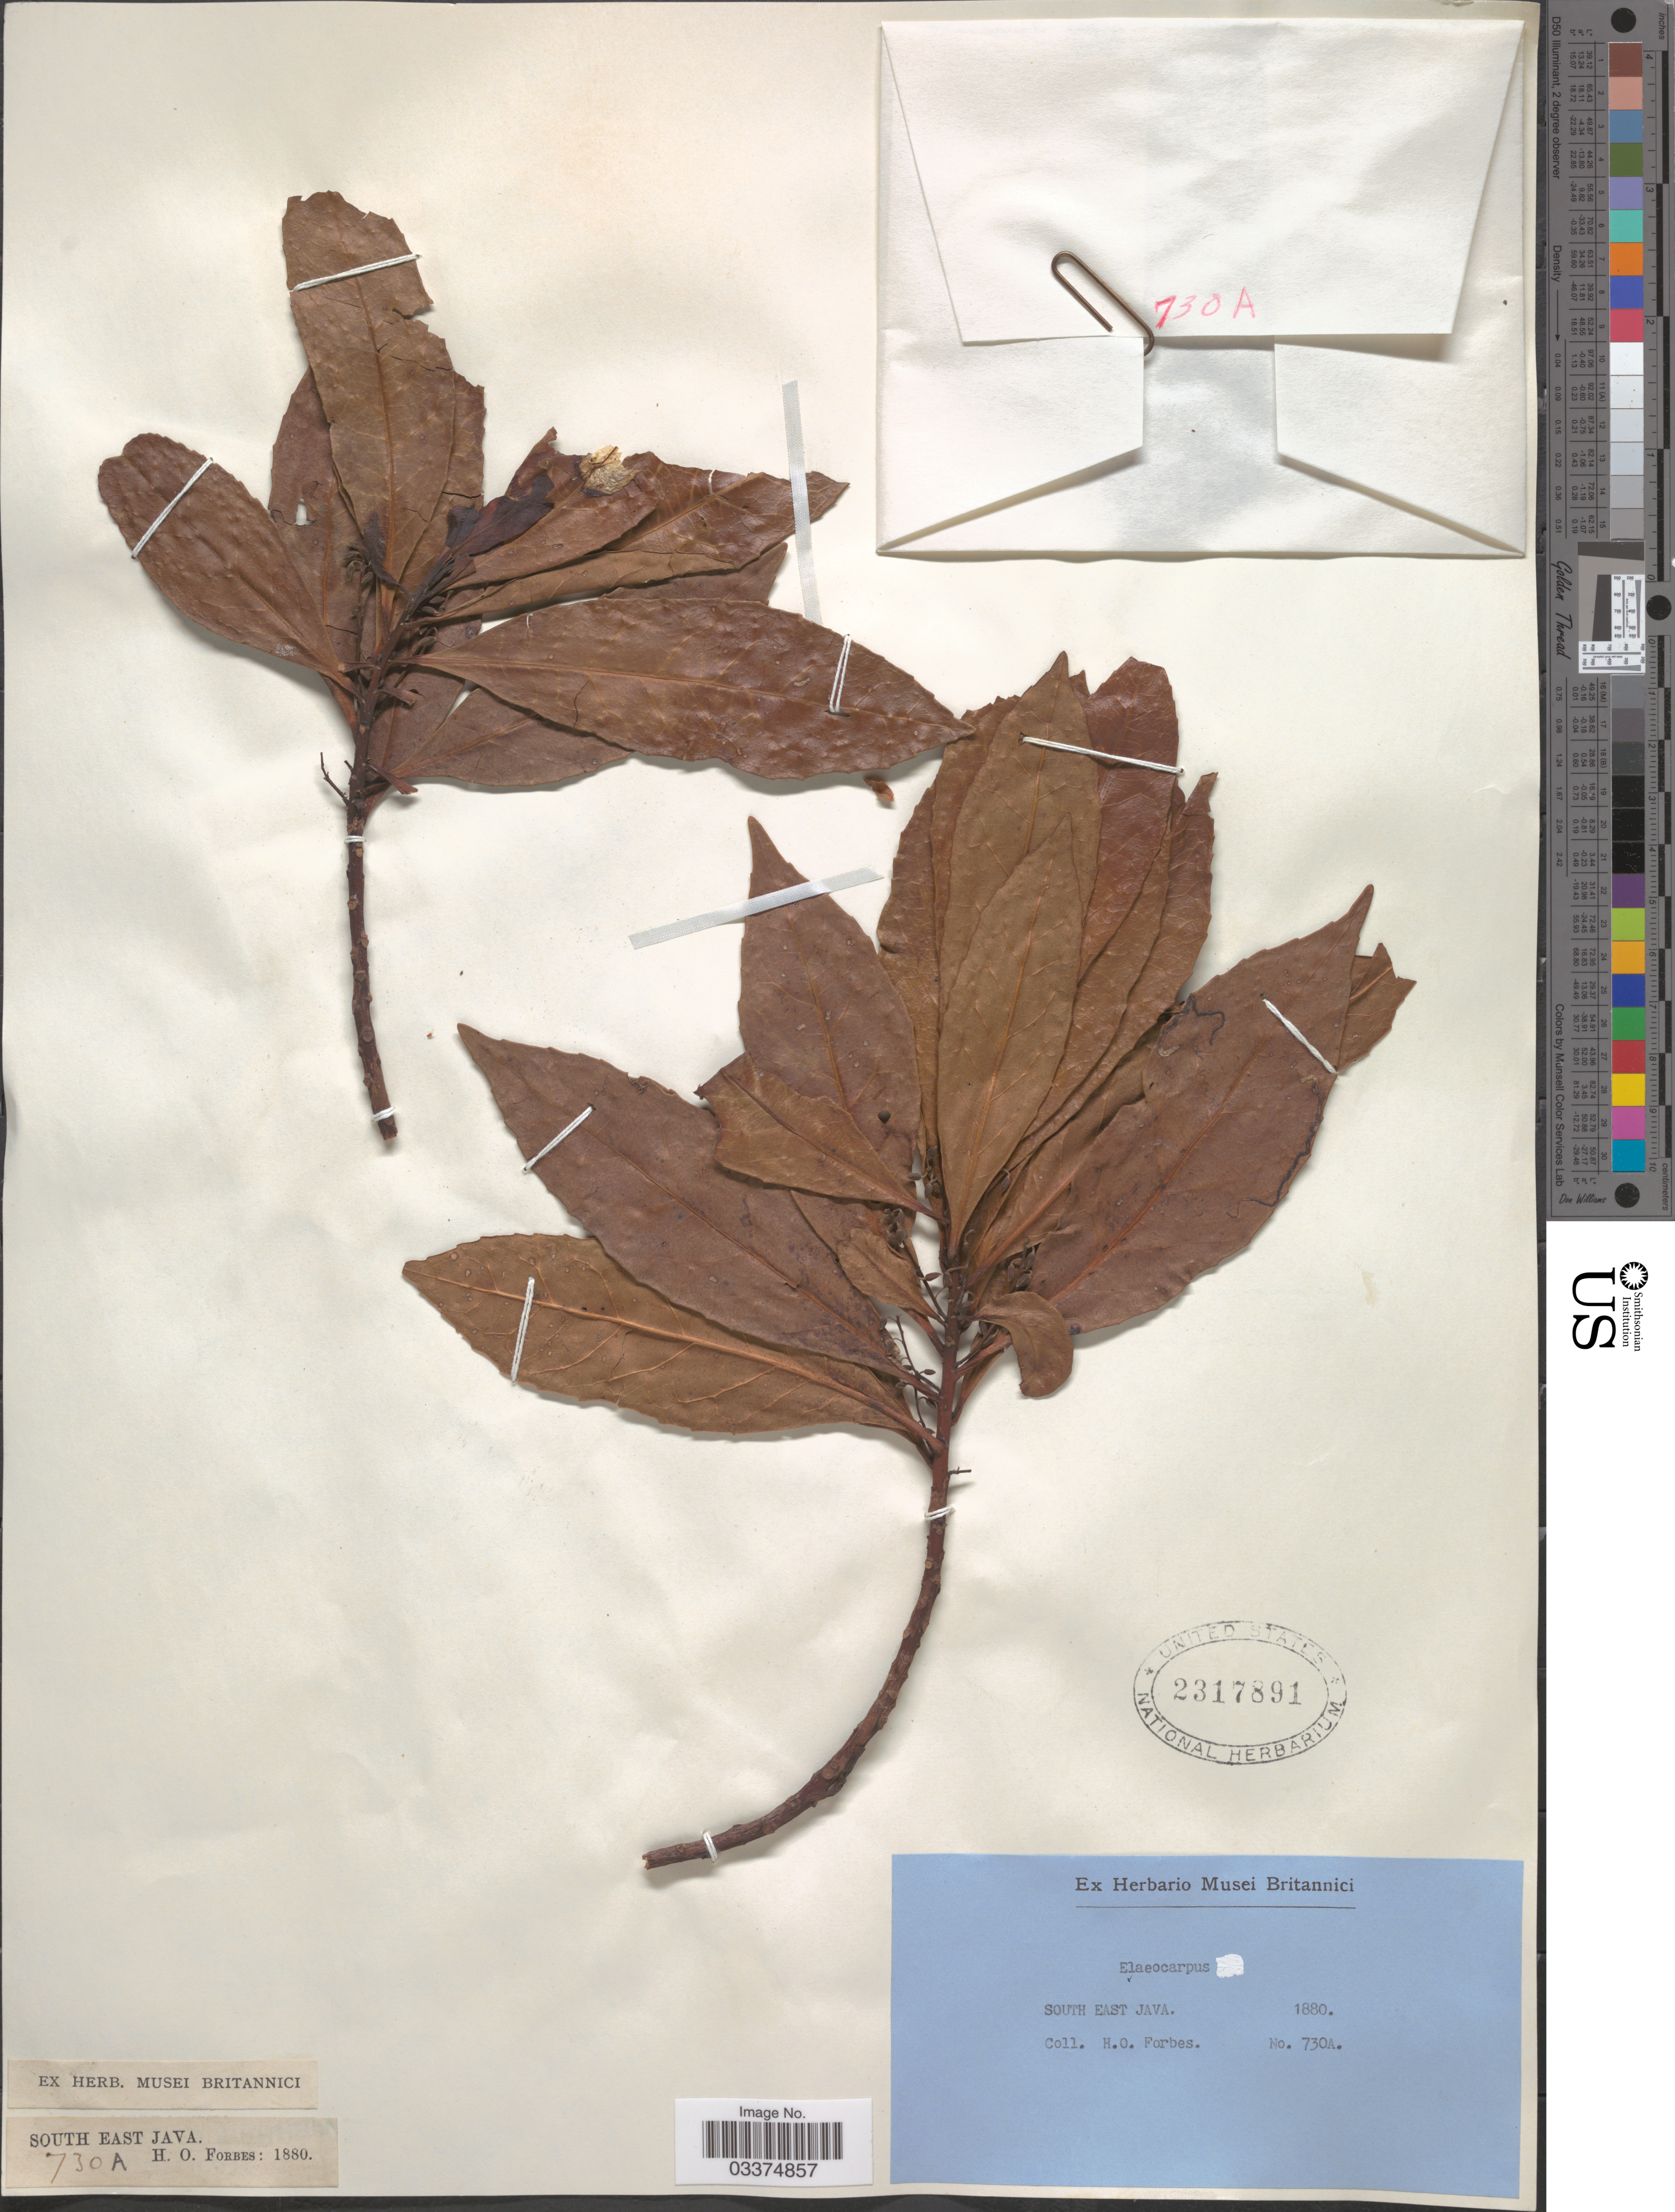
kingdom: Plantae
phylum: Tracheophyta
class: Magnoliopsida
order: Oxalidales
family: Elaeocarpaceae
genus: Elaeocarpus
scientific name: Elaeocarpus sp.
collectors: H. O. Forbes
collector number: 730A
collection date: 1880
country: Indonesia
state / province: Java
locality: South East Java.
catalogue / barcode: US 2317891